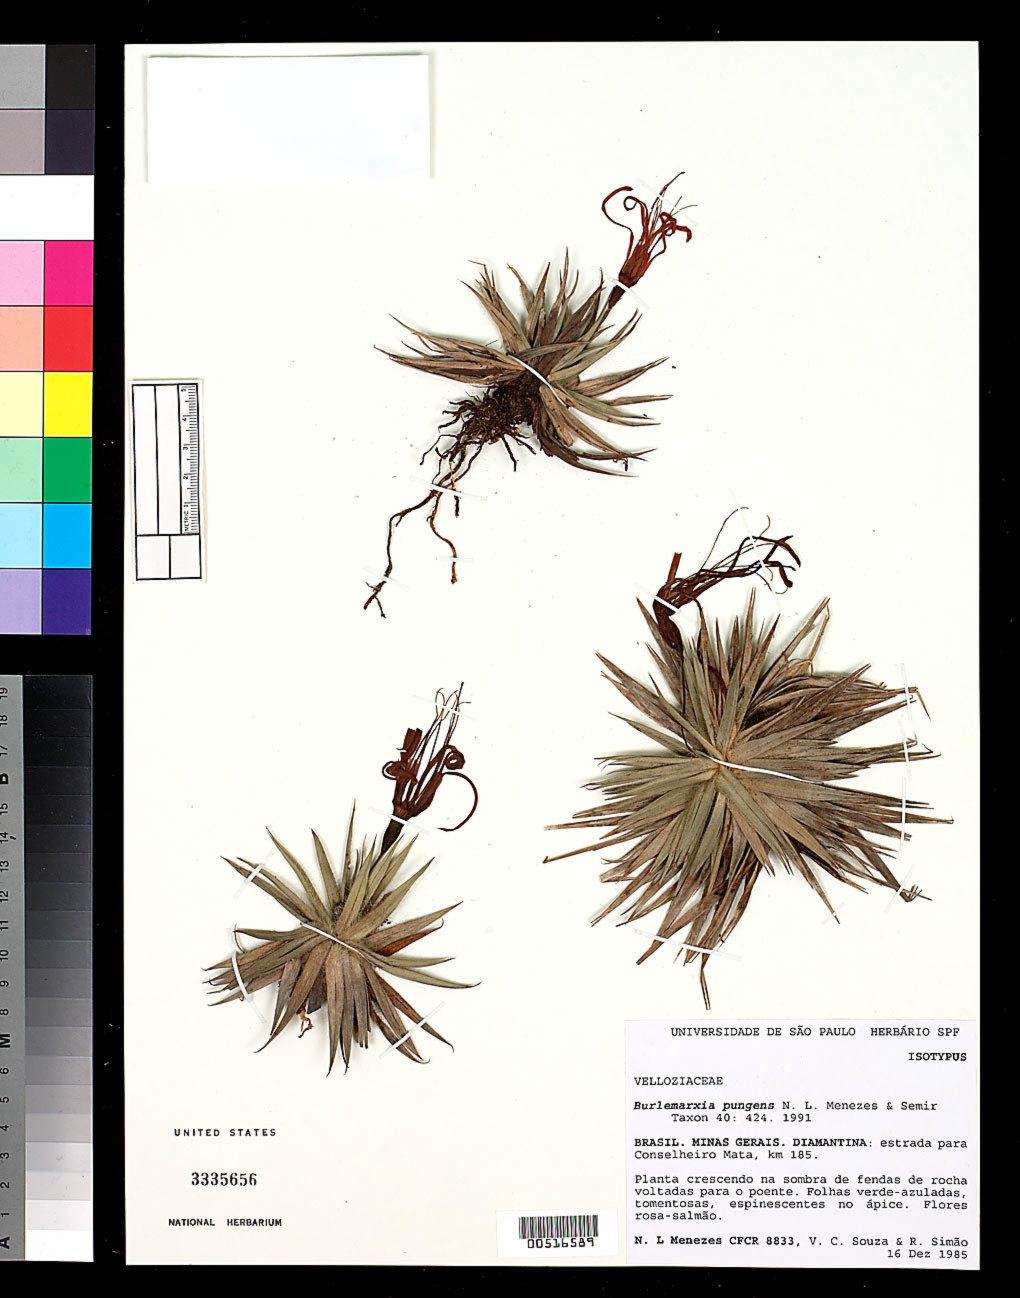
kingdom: Plantae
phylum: Tracheophyta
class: Liliopsida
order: Pandanales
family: Velloziaceae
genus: Burlemarxia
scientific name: Burlemarxia pungens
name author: N.L. Menezes & Semir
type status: Isotype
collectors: N. L. Menezes, V. C. Souza & R. Simao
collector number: CFCR 8833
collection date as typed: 16 Dec 1985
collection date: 1985-12-16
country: Brazil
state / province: Minas Gerais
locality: Diamantina, estrada para conselheiro mata, km 185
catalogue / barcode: US 3335656